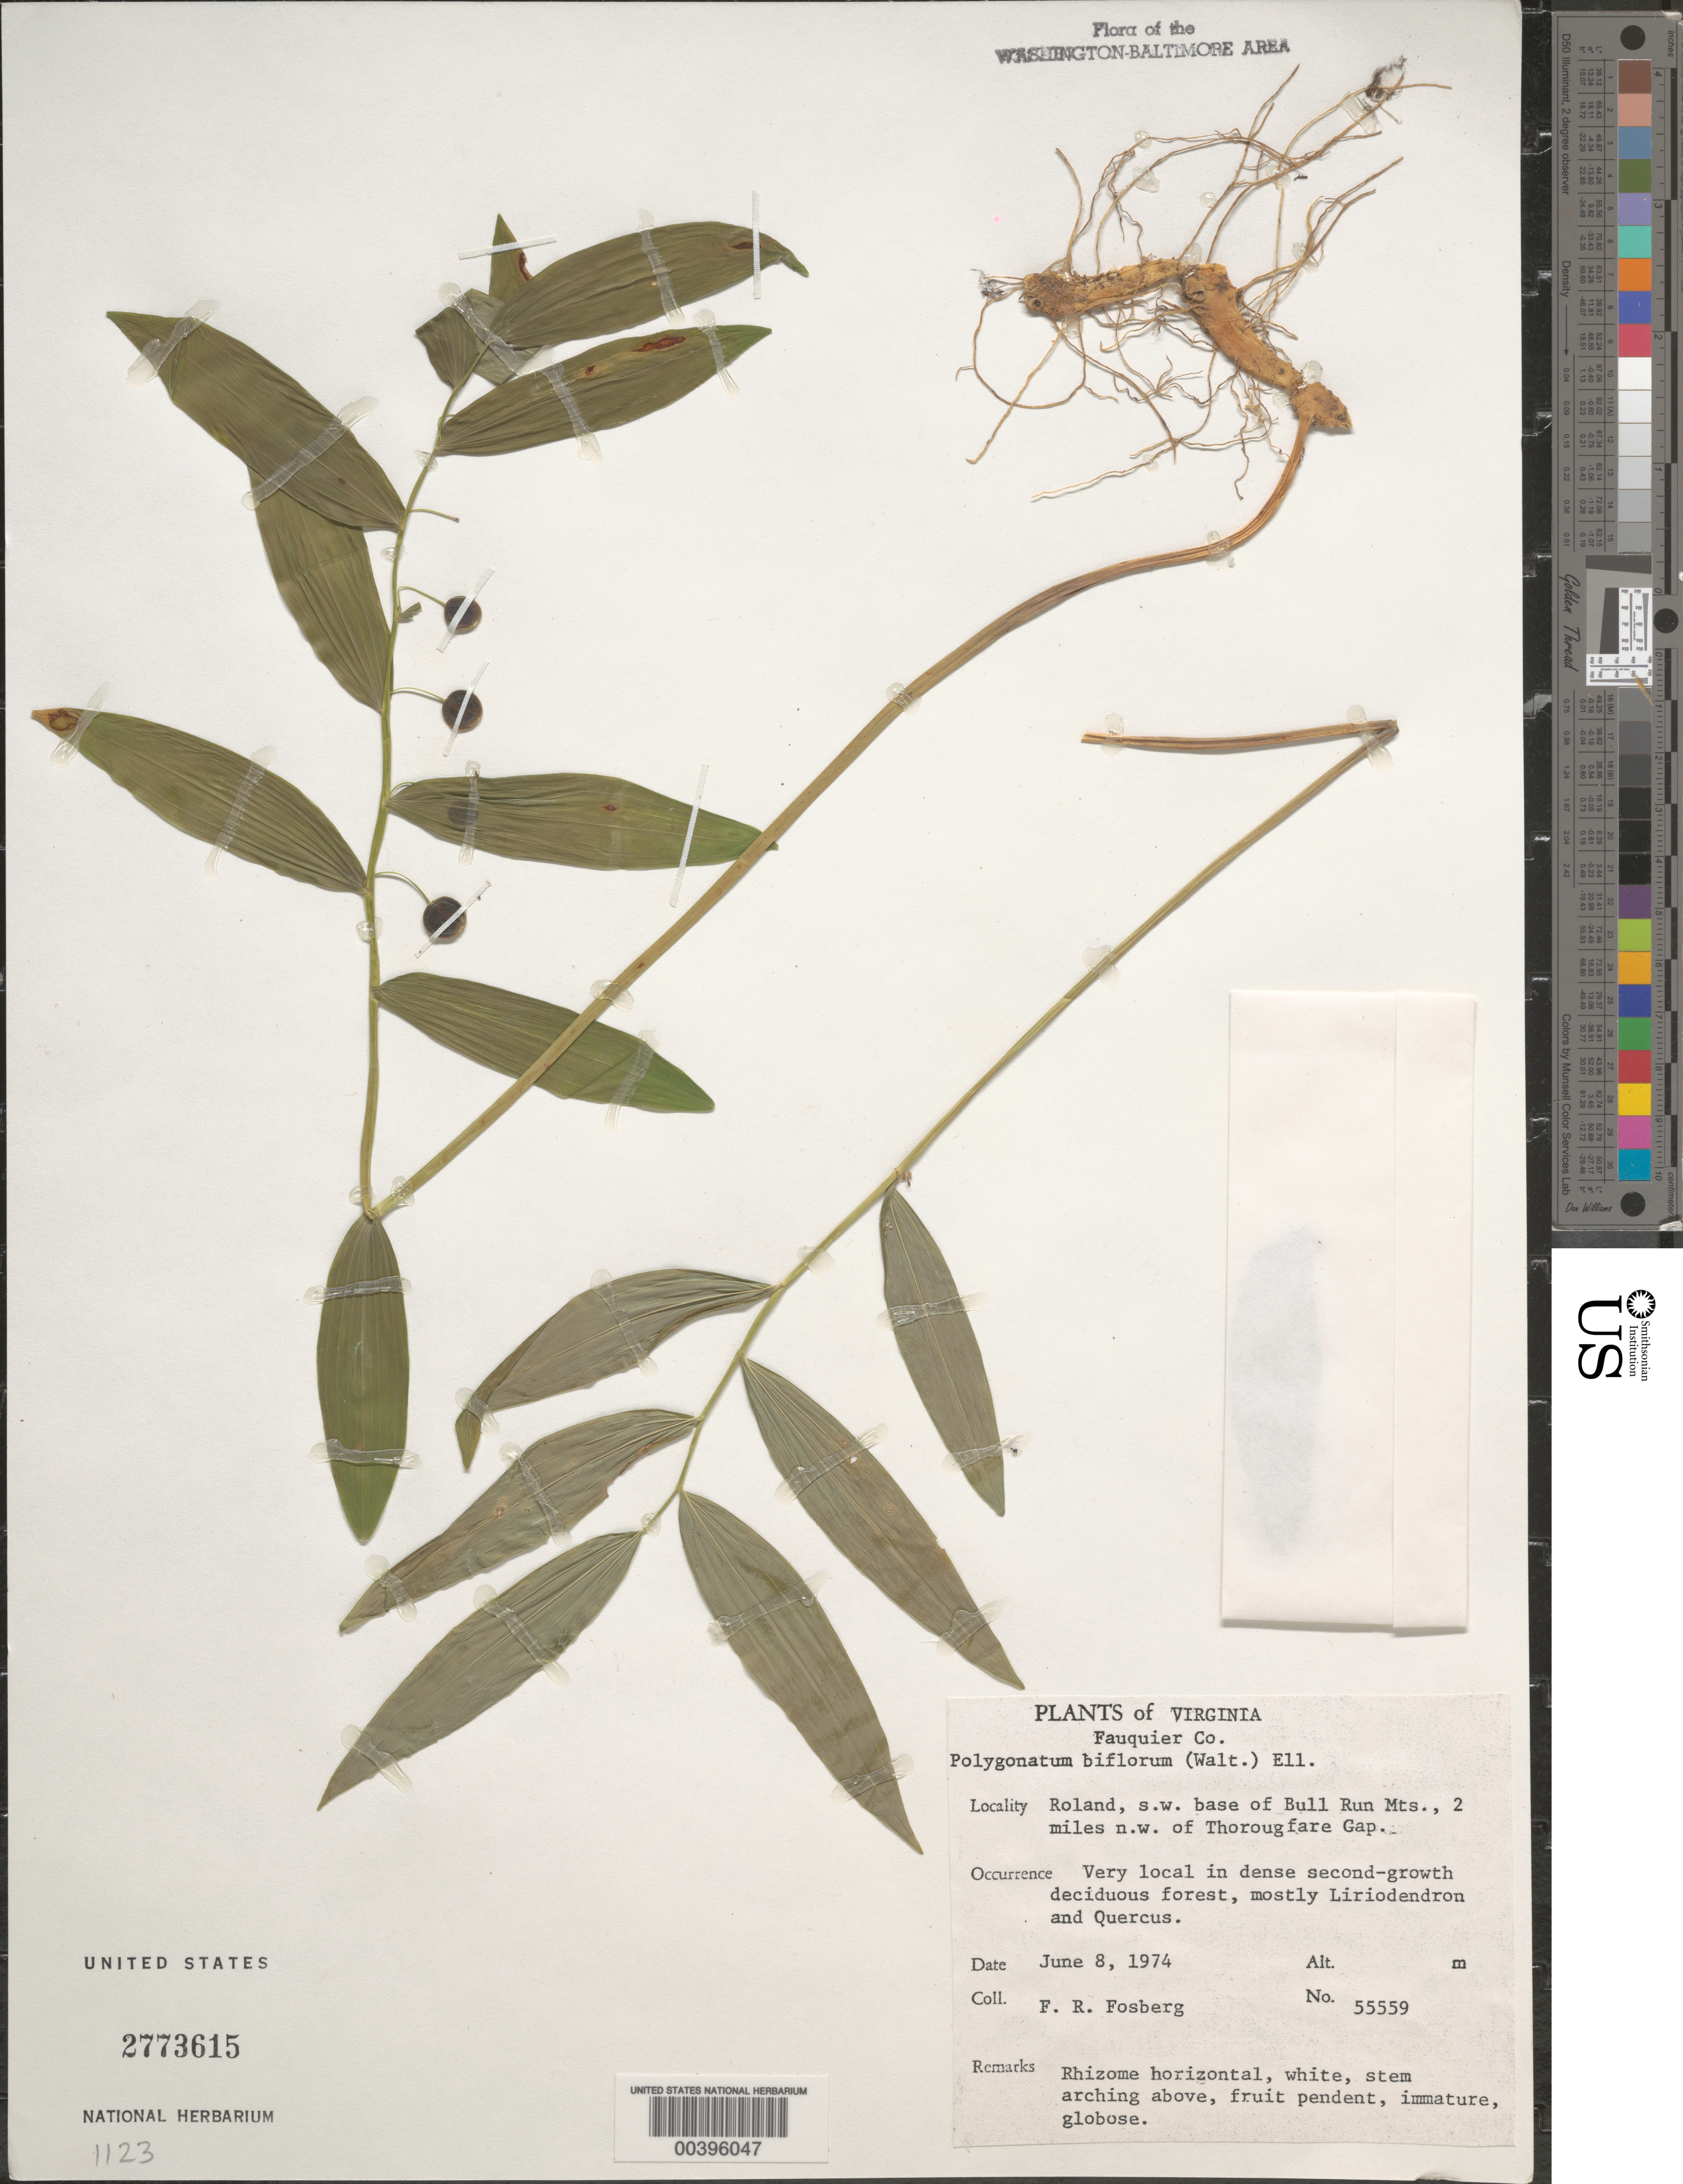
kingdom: Plantae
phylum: Tracheophyta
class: Liliopsida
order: Asparagales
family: Asparagaceae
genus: Polygonatum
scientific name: Polygonatum biflorum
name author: (Walter) Elliott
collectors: F. R. Fosberg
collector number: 55559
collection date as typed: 08 Jun 1974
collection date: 1974-06-08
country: United States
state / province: Virginia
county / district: Fauquier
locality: Roland, southwest base of Bull Run Mountains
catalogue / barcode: US 2773615